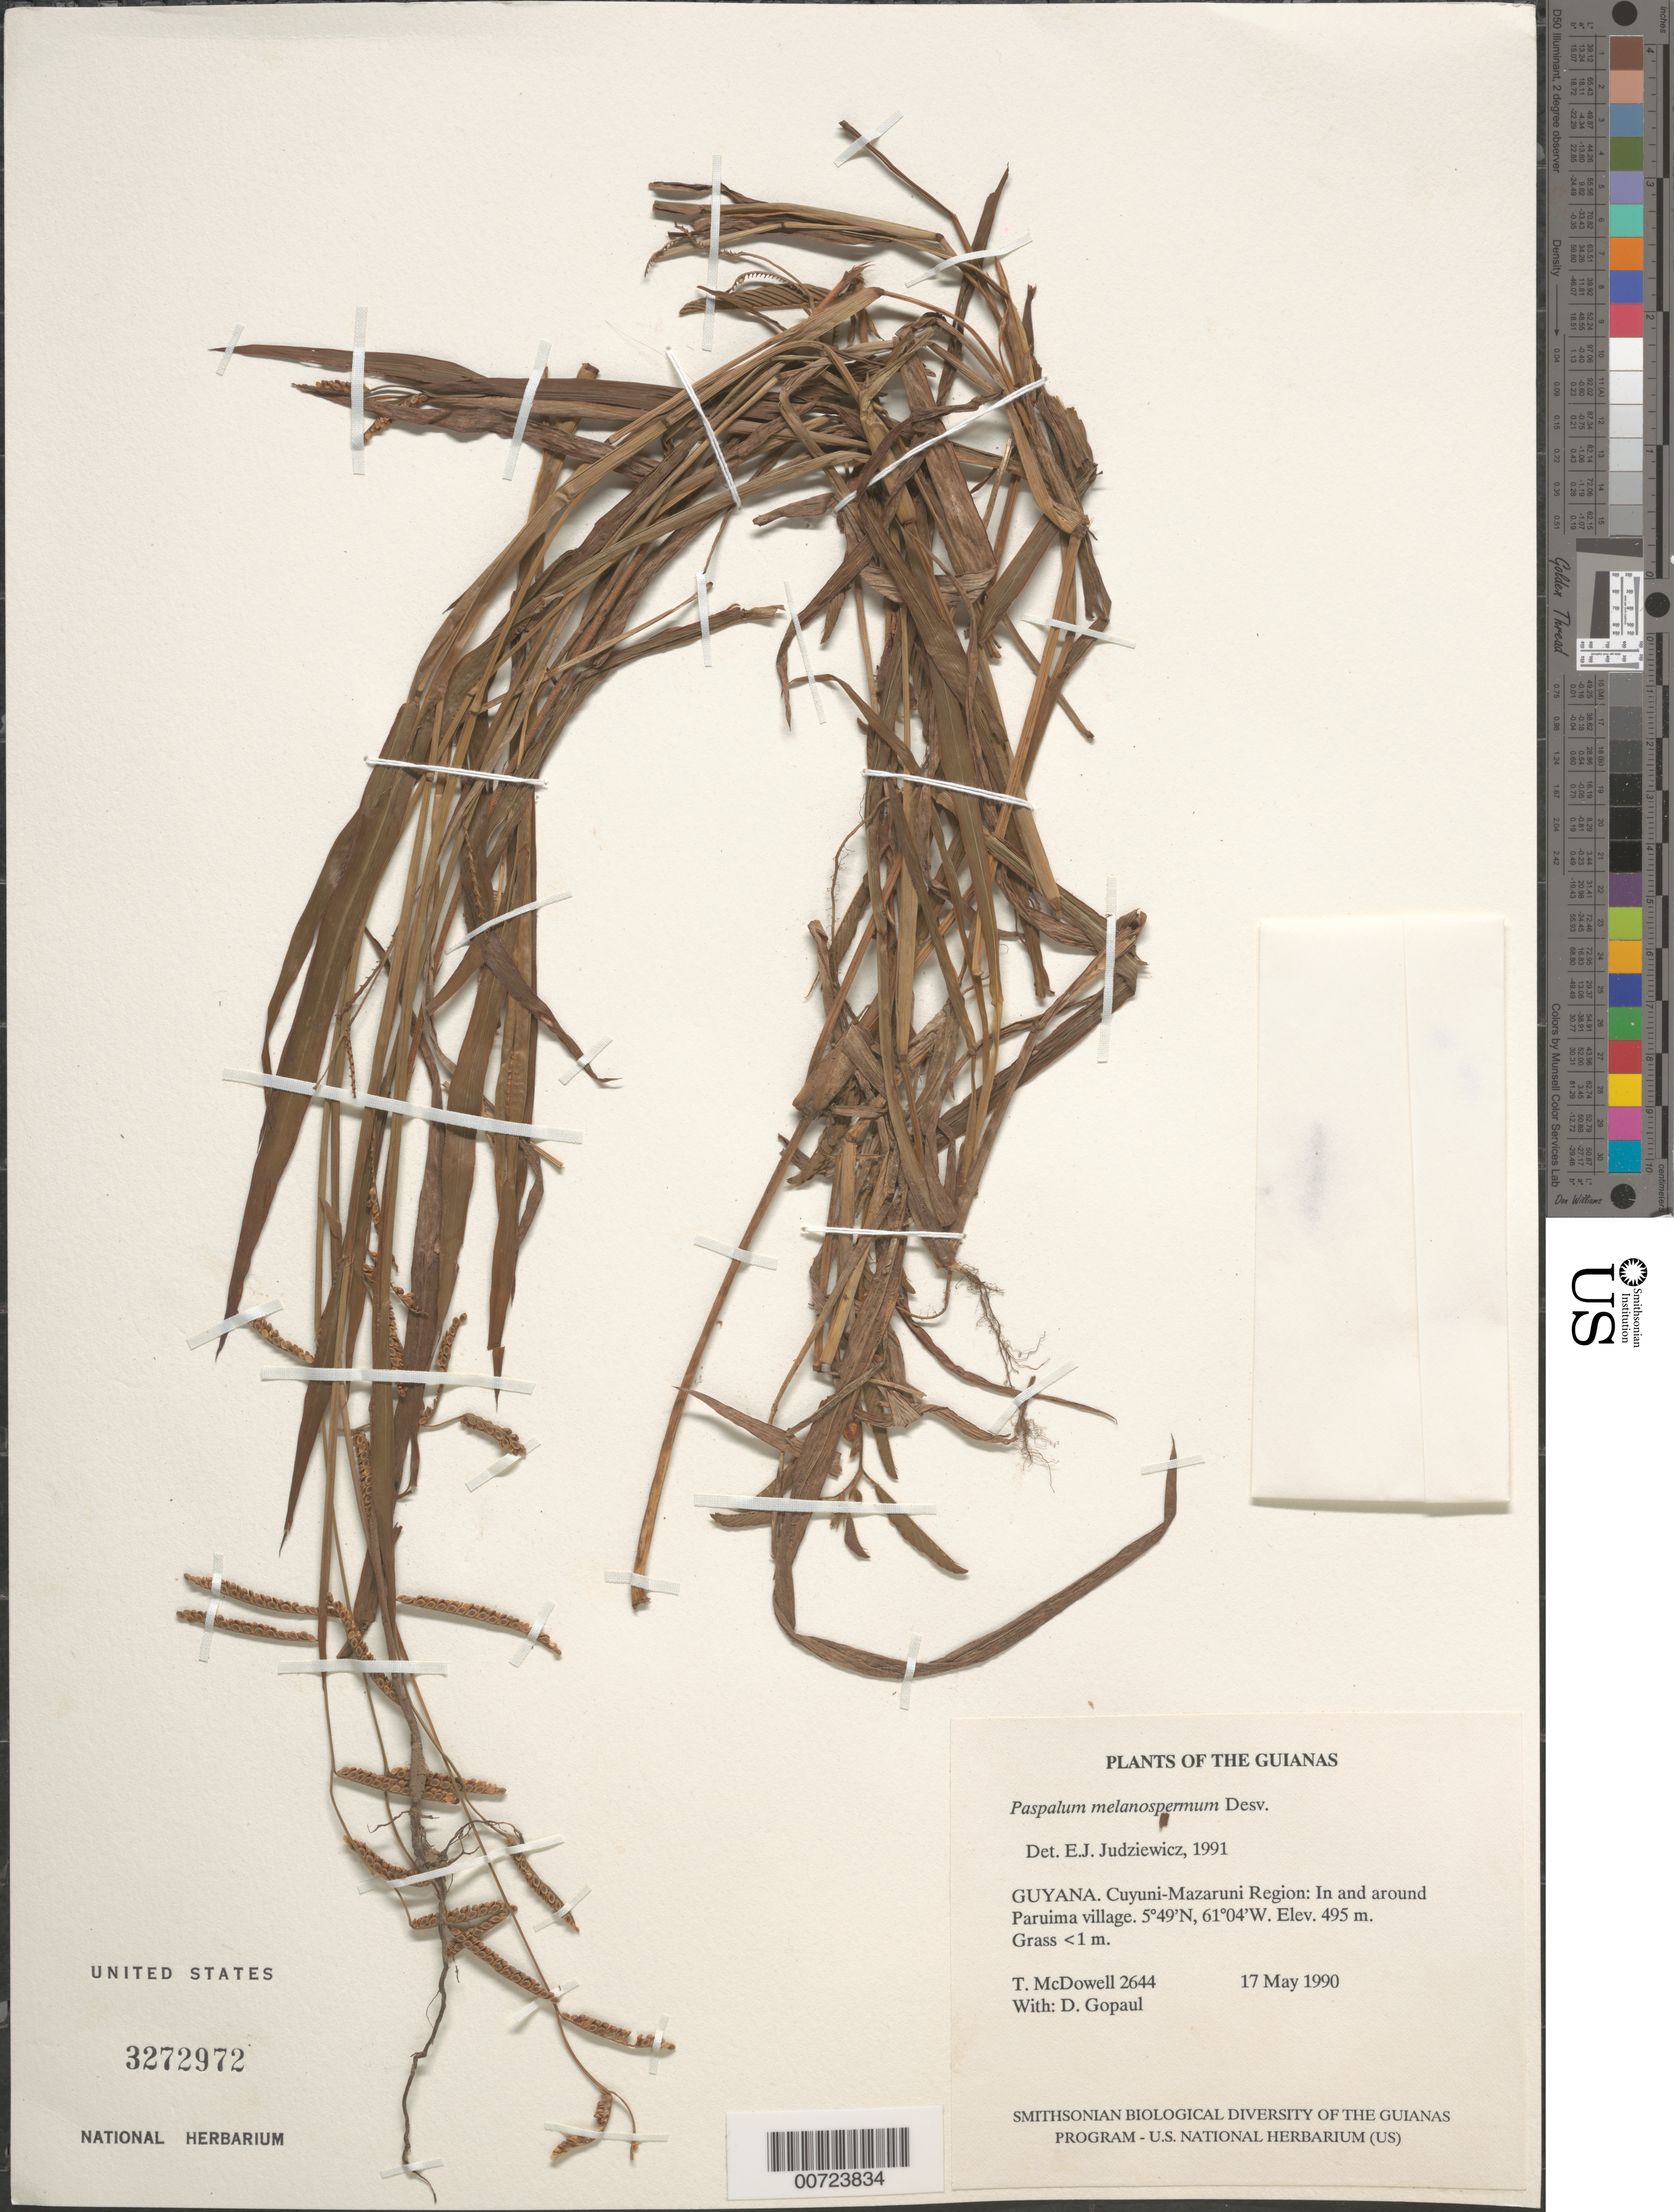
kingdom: Plantae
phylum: Tracheophyta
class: Liliopsida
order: Poales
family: Poaceae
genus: Paspalum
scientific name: Paspalum melanospermum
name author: Desv. ex Poir.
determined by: Judziewicz, E. J.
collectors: T. McDowell & D. Gopaul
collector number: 2644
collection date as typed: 18 May 1990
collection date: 1990-05-18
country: Guyana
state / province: Cuyuni-Mazaruni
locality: In and around Paruima village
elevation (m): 495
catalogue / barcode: US 3272972